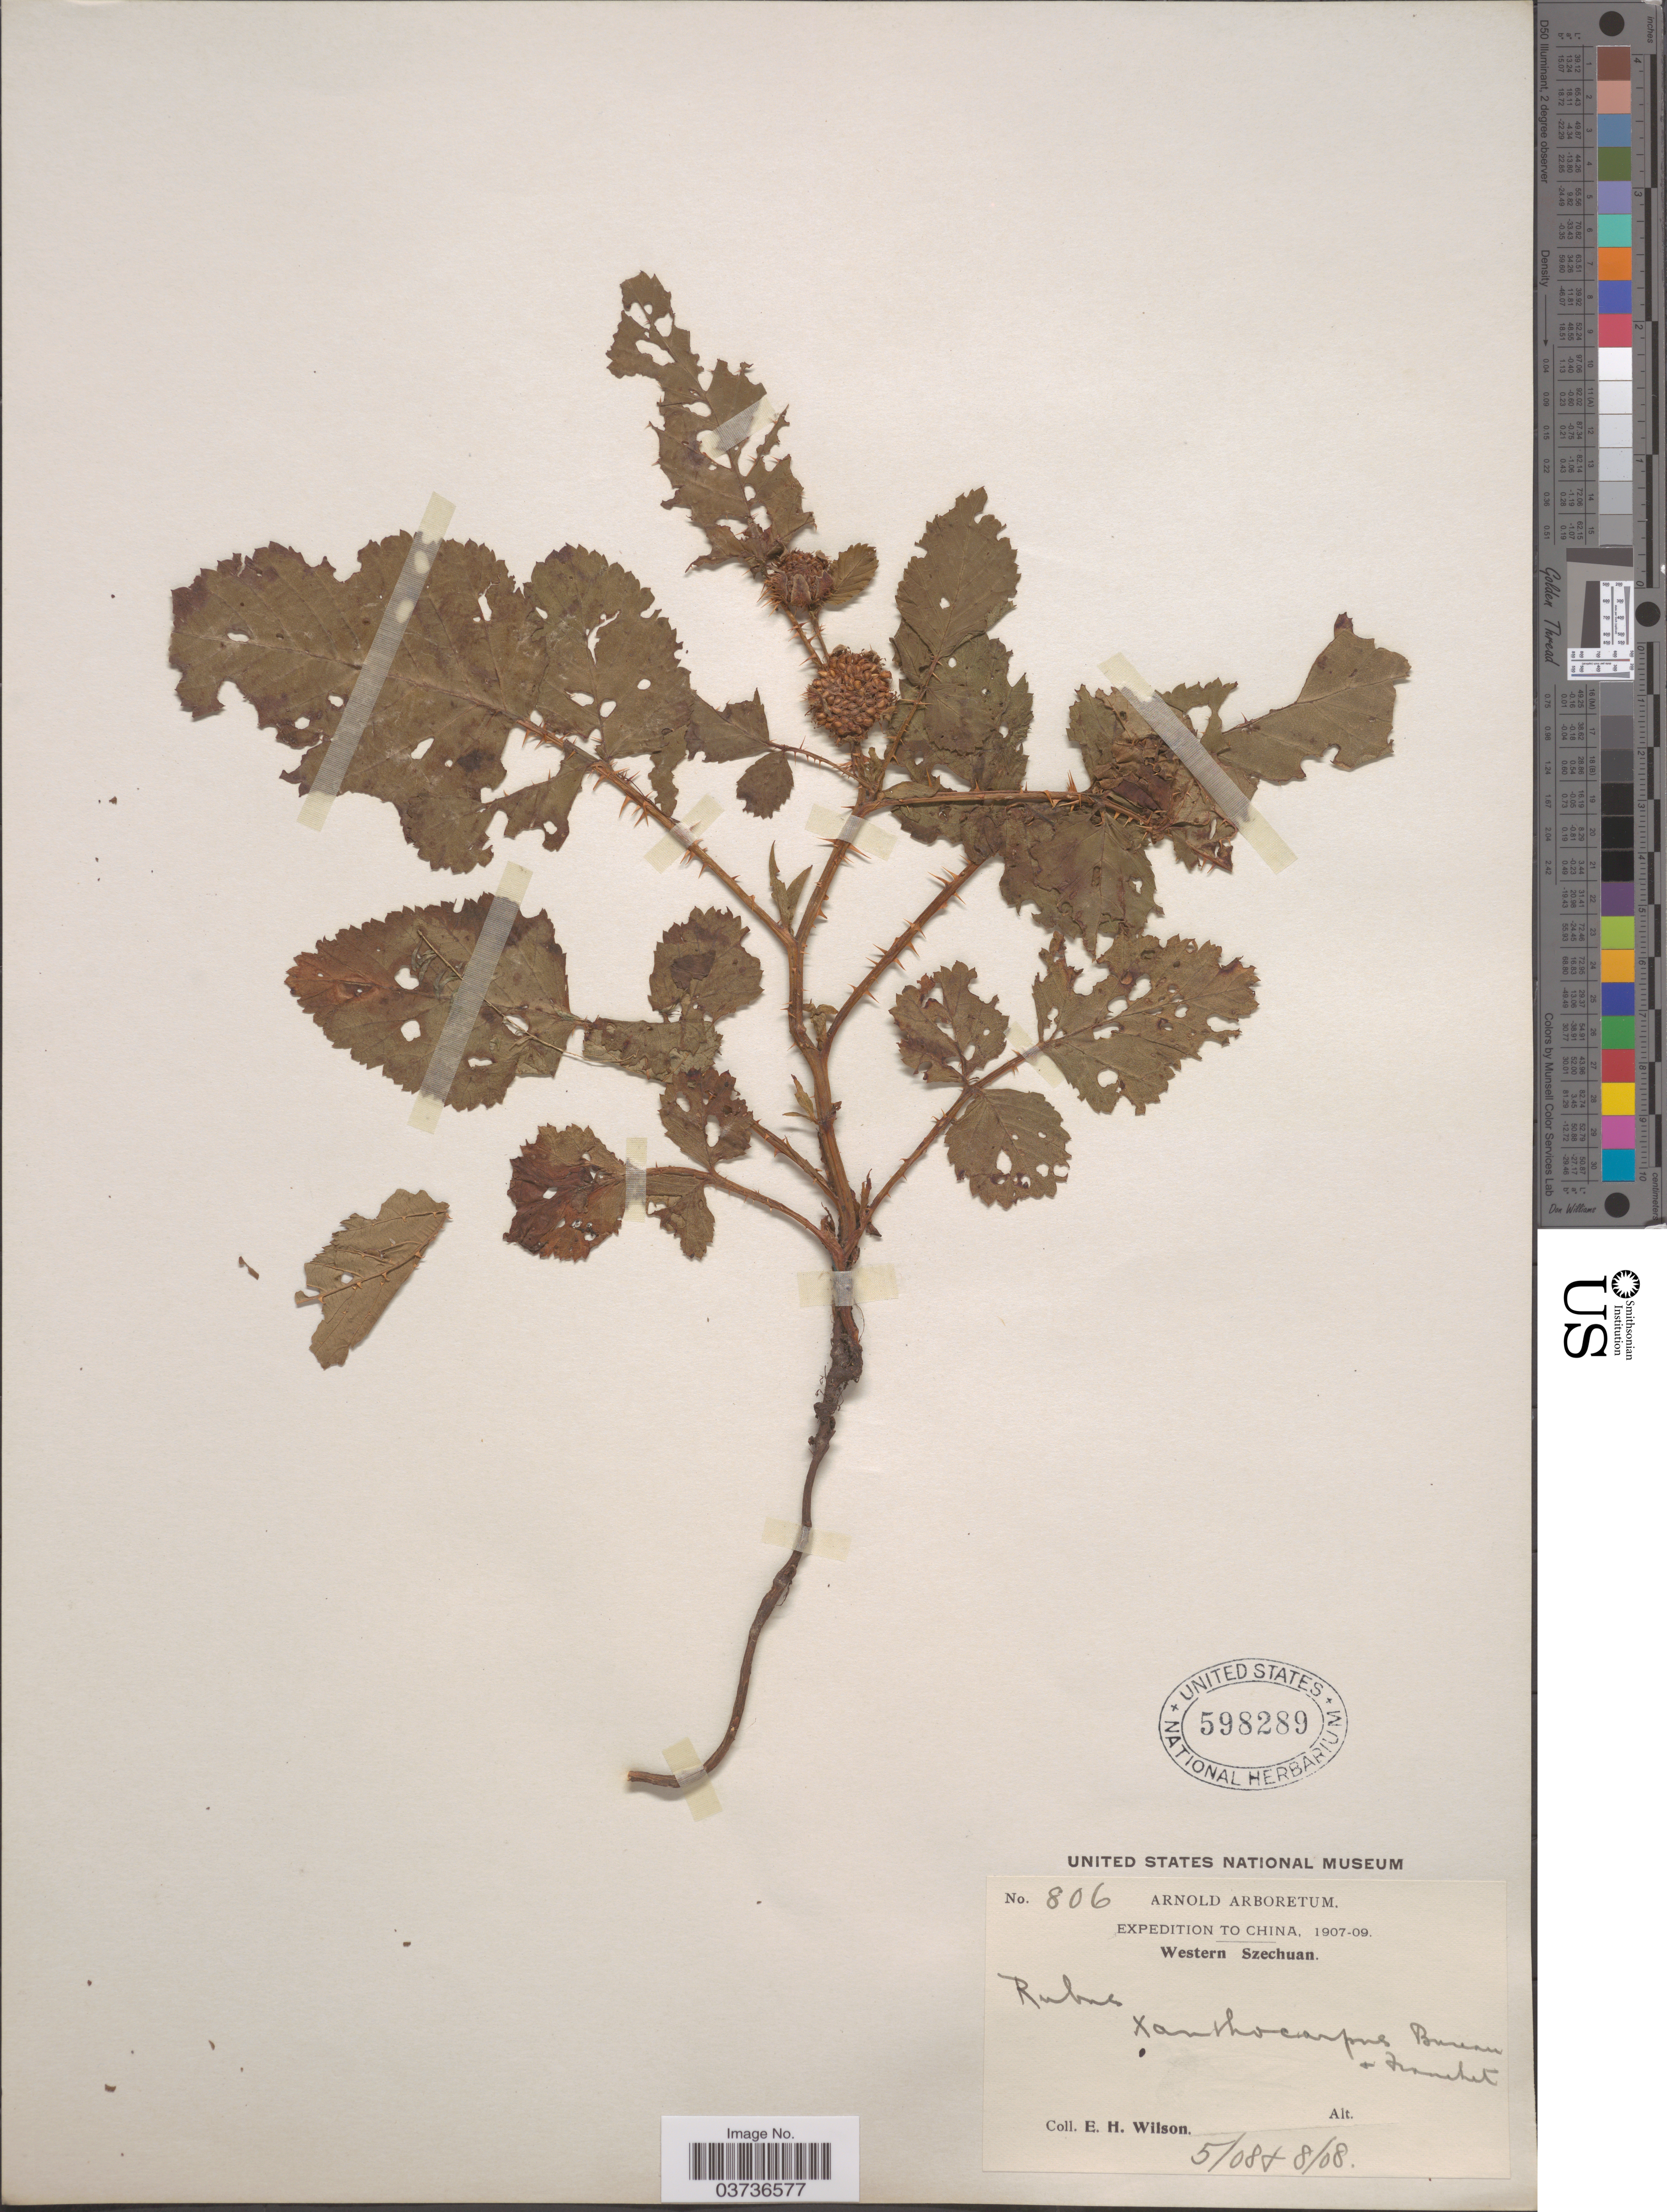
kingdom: Plantae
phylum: Tracheophyta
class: Magnoliopsida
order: Rosales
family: Rosaceae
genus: Rubus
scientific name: Rubus xanthocarpus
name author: Bureau & Franch.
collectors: E. Wilson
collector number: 806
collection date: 1908-05/1908-08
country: China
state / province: Sichuan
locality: Western Szechuan.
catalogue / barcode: US 598289